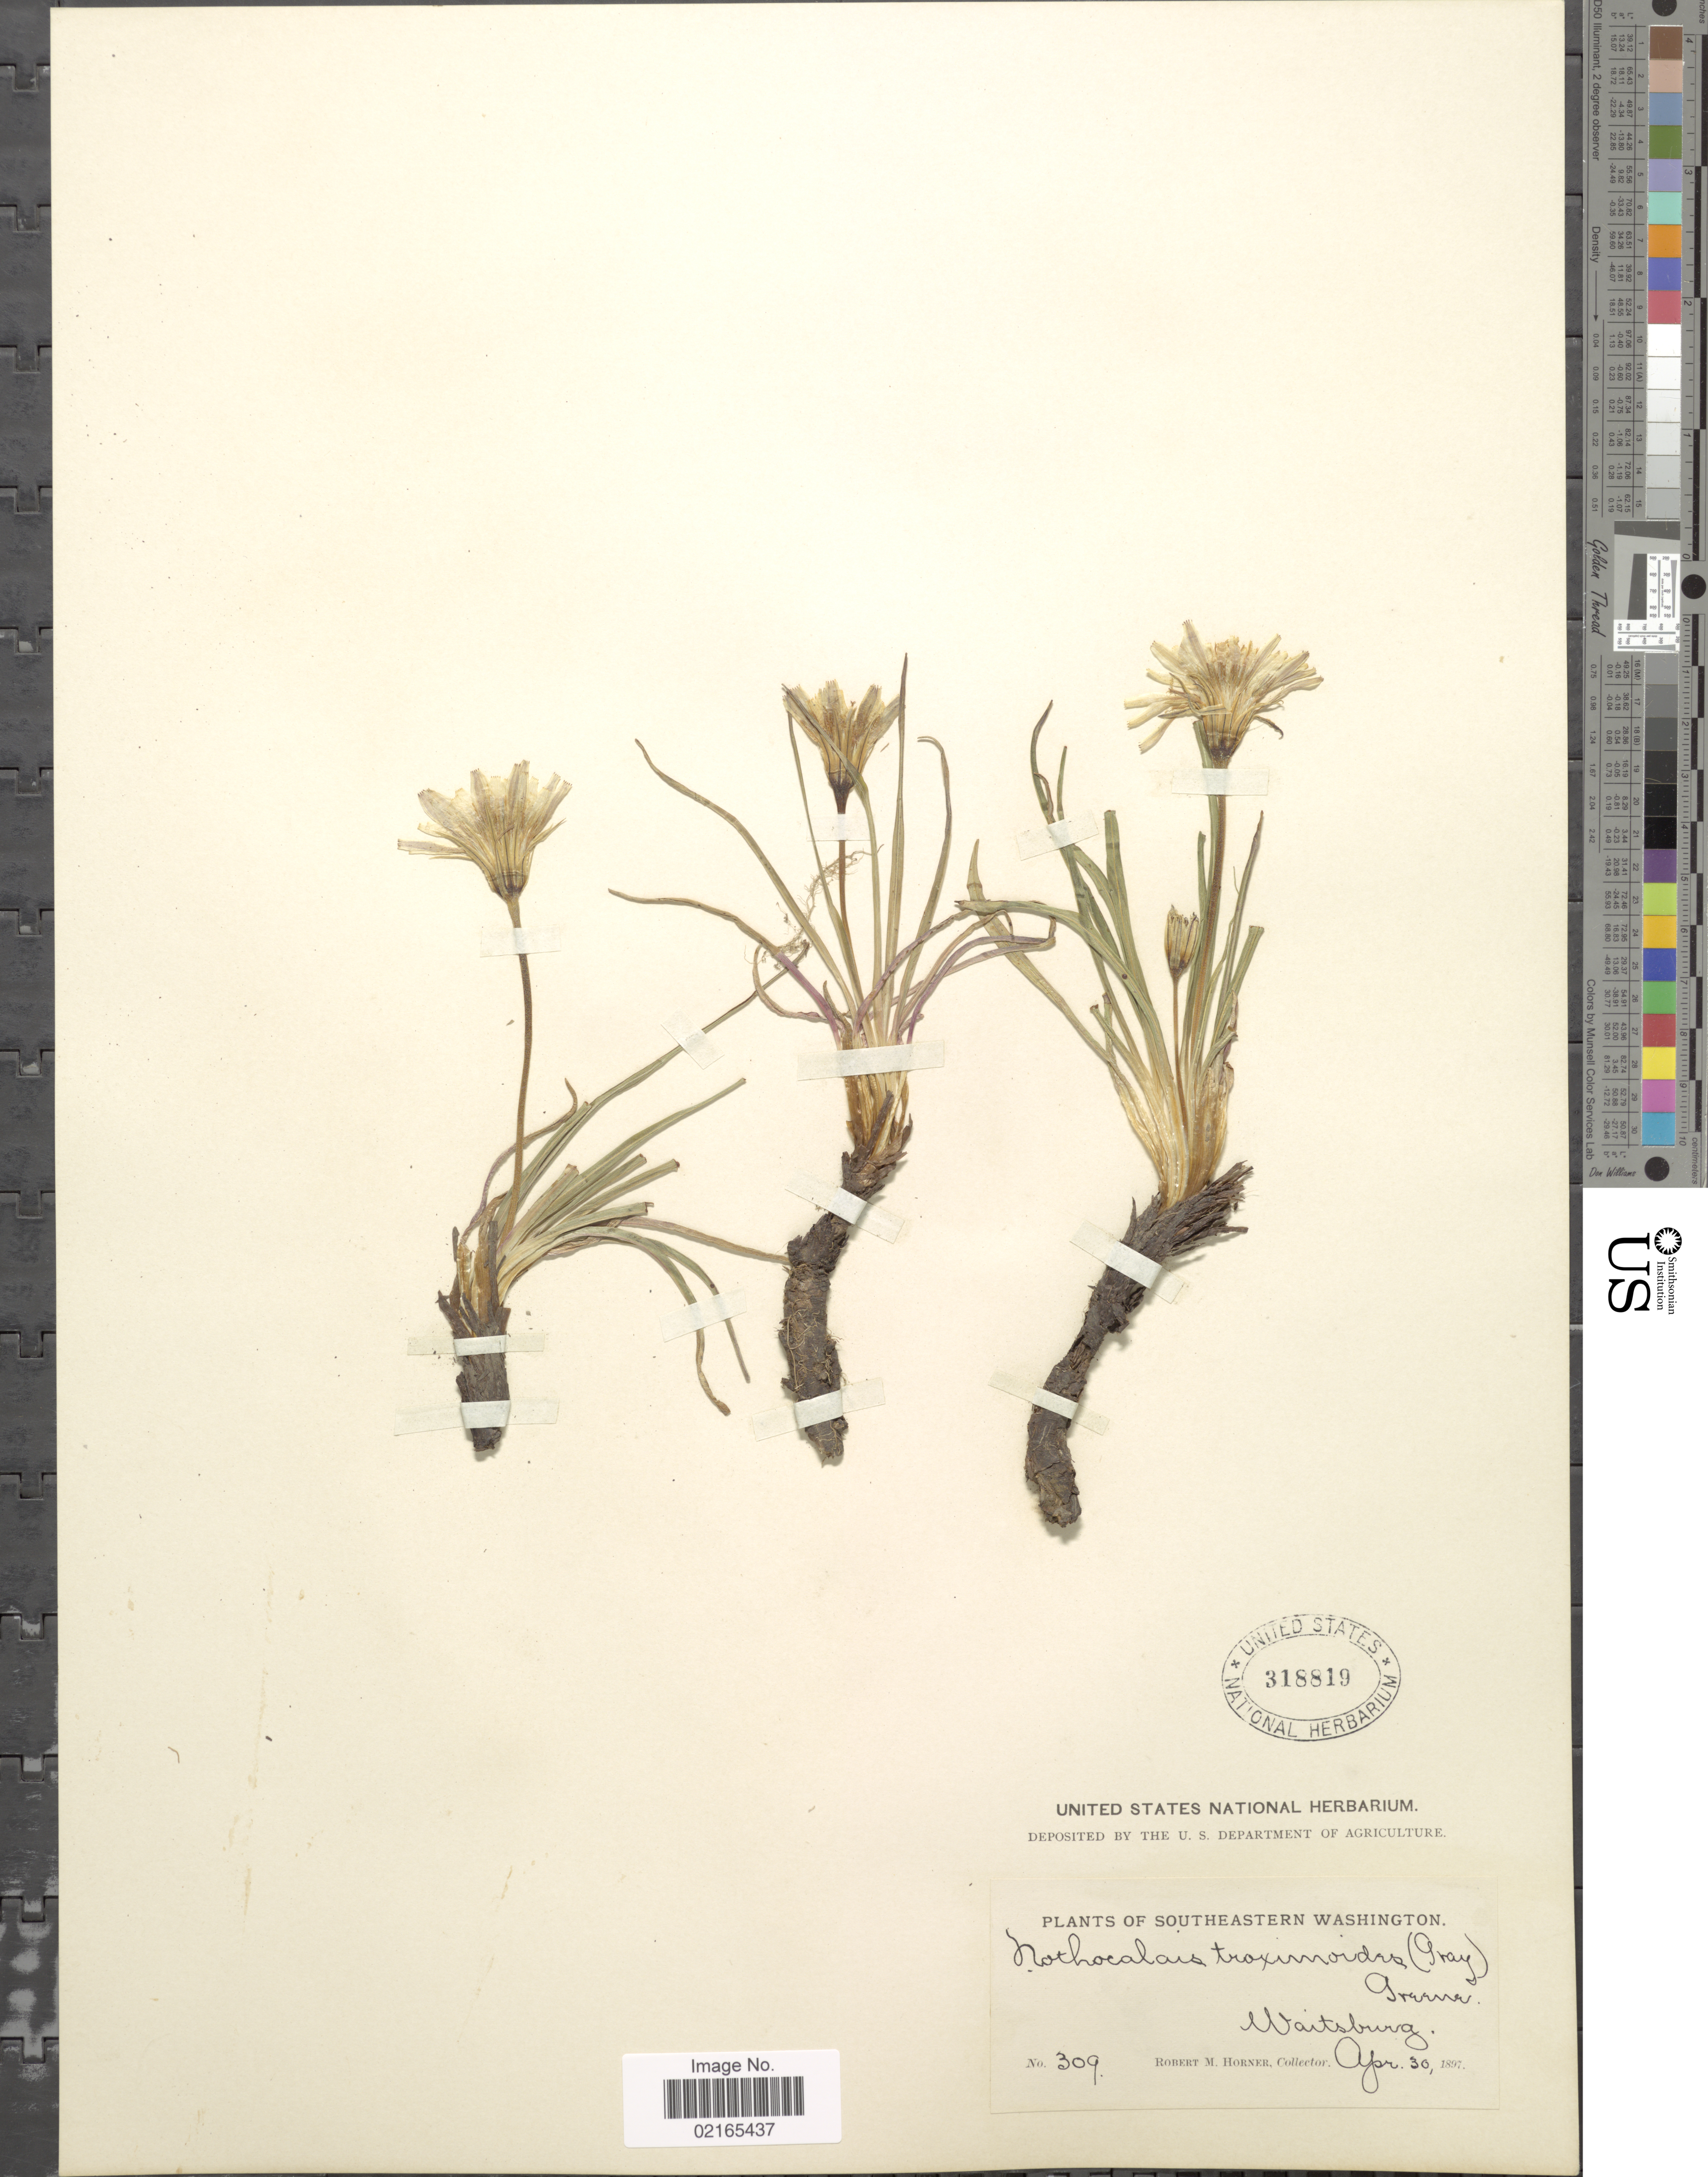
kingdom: Plantae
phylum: Tracheophyta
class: Magnoliopsida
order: Asterales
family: Asteraceae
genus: Nothocalais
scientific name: Nothocalais troximoides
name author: (A. Gray) Greene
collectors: R. Horner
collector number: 309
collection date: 1897-04-30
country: United States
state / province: Washington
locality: Southeastern Washington. Waitsburg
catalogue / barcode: US 318819